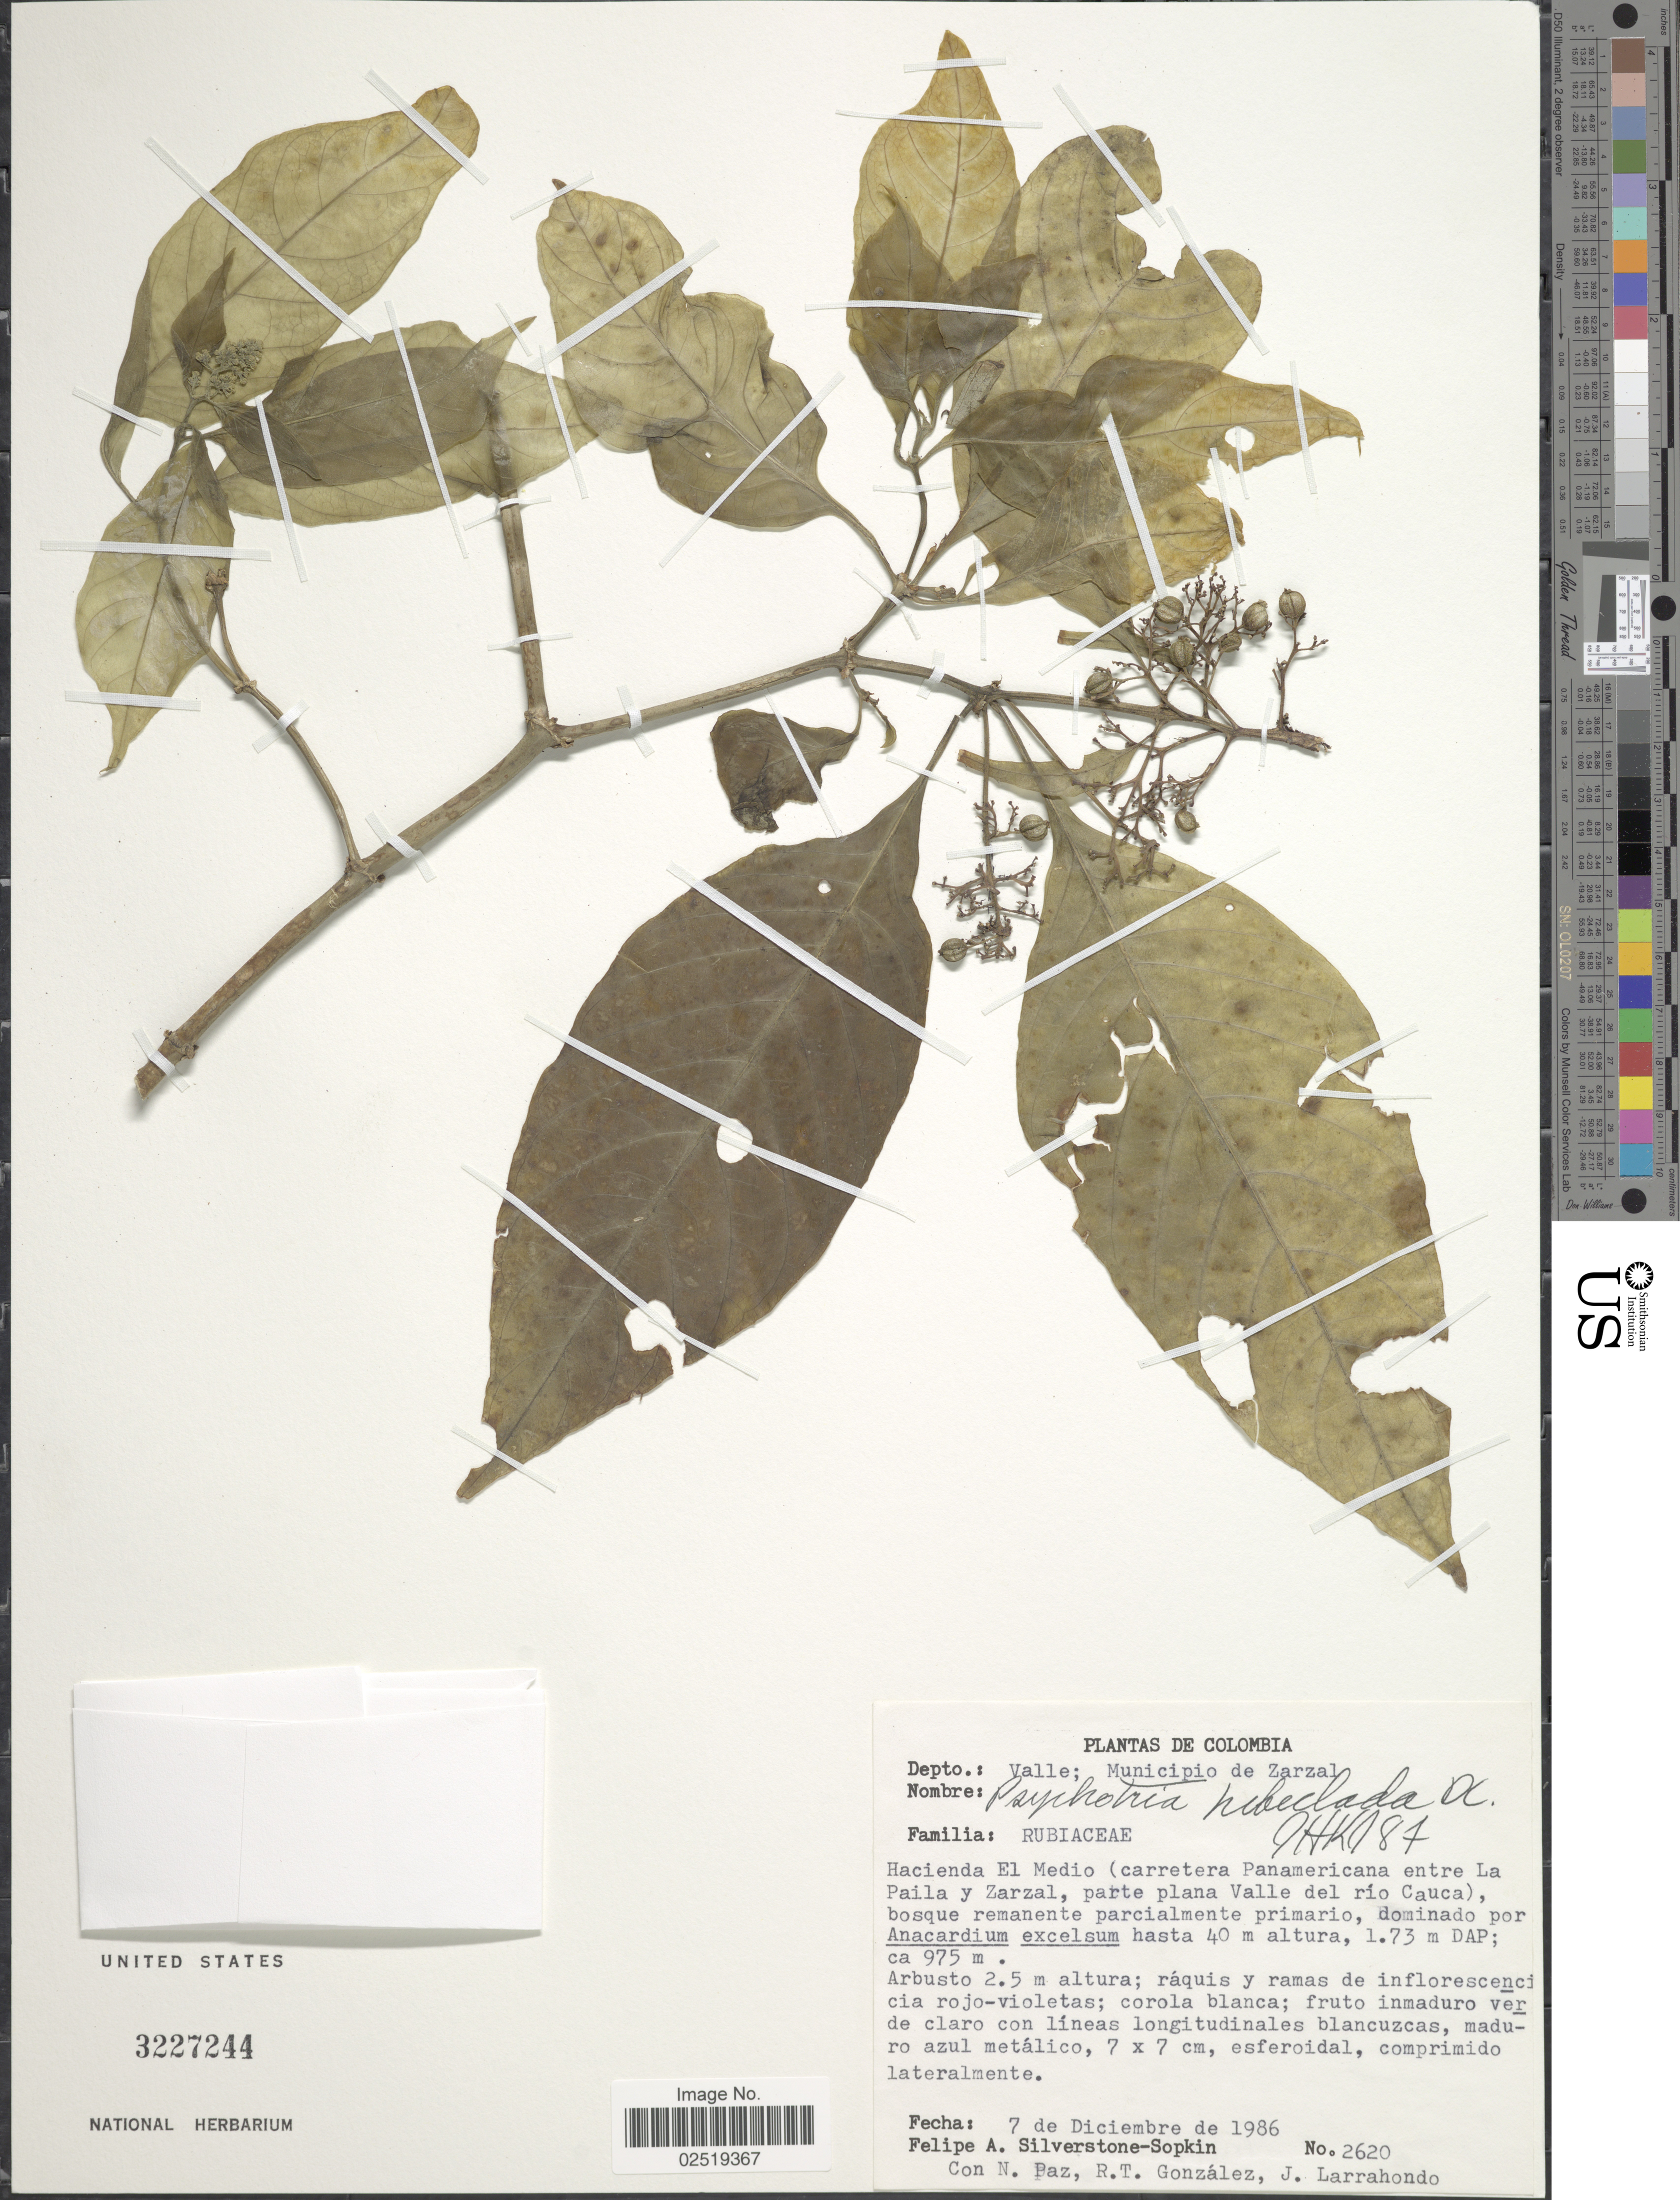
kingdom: Plantae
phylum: Tracheophyta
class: Magnoliopsida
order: Gentianales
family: Rubiaceae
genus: Psychotria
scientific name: Psychotria hebeclada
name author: DC.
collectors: P. A. Silverstone-Sopkin, N. Paz, R. Gonzalez & J. Larrahondo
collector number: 2620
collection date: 1986-12-07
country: Colombia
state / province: Valle del Cauca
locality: Depto.: Valle; Municipio de Zarzal. Hacienda El Medio (carretera Panamericana entre La Paila y Zarzal, parte plana Valle del rio Cauca)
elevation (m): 975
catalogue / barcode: US 3227244